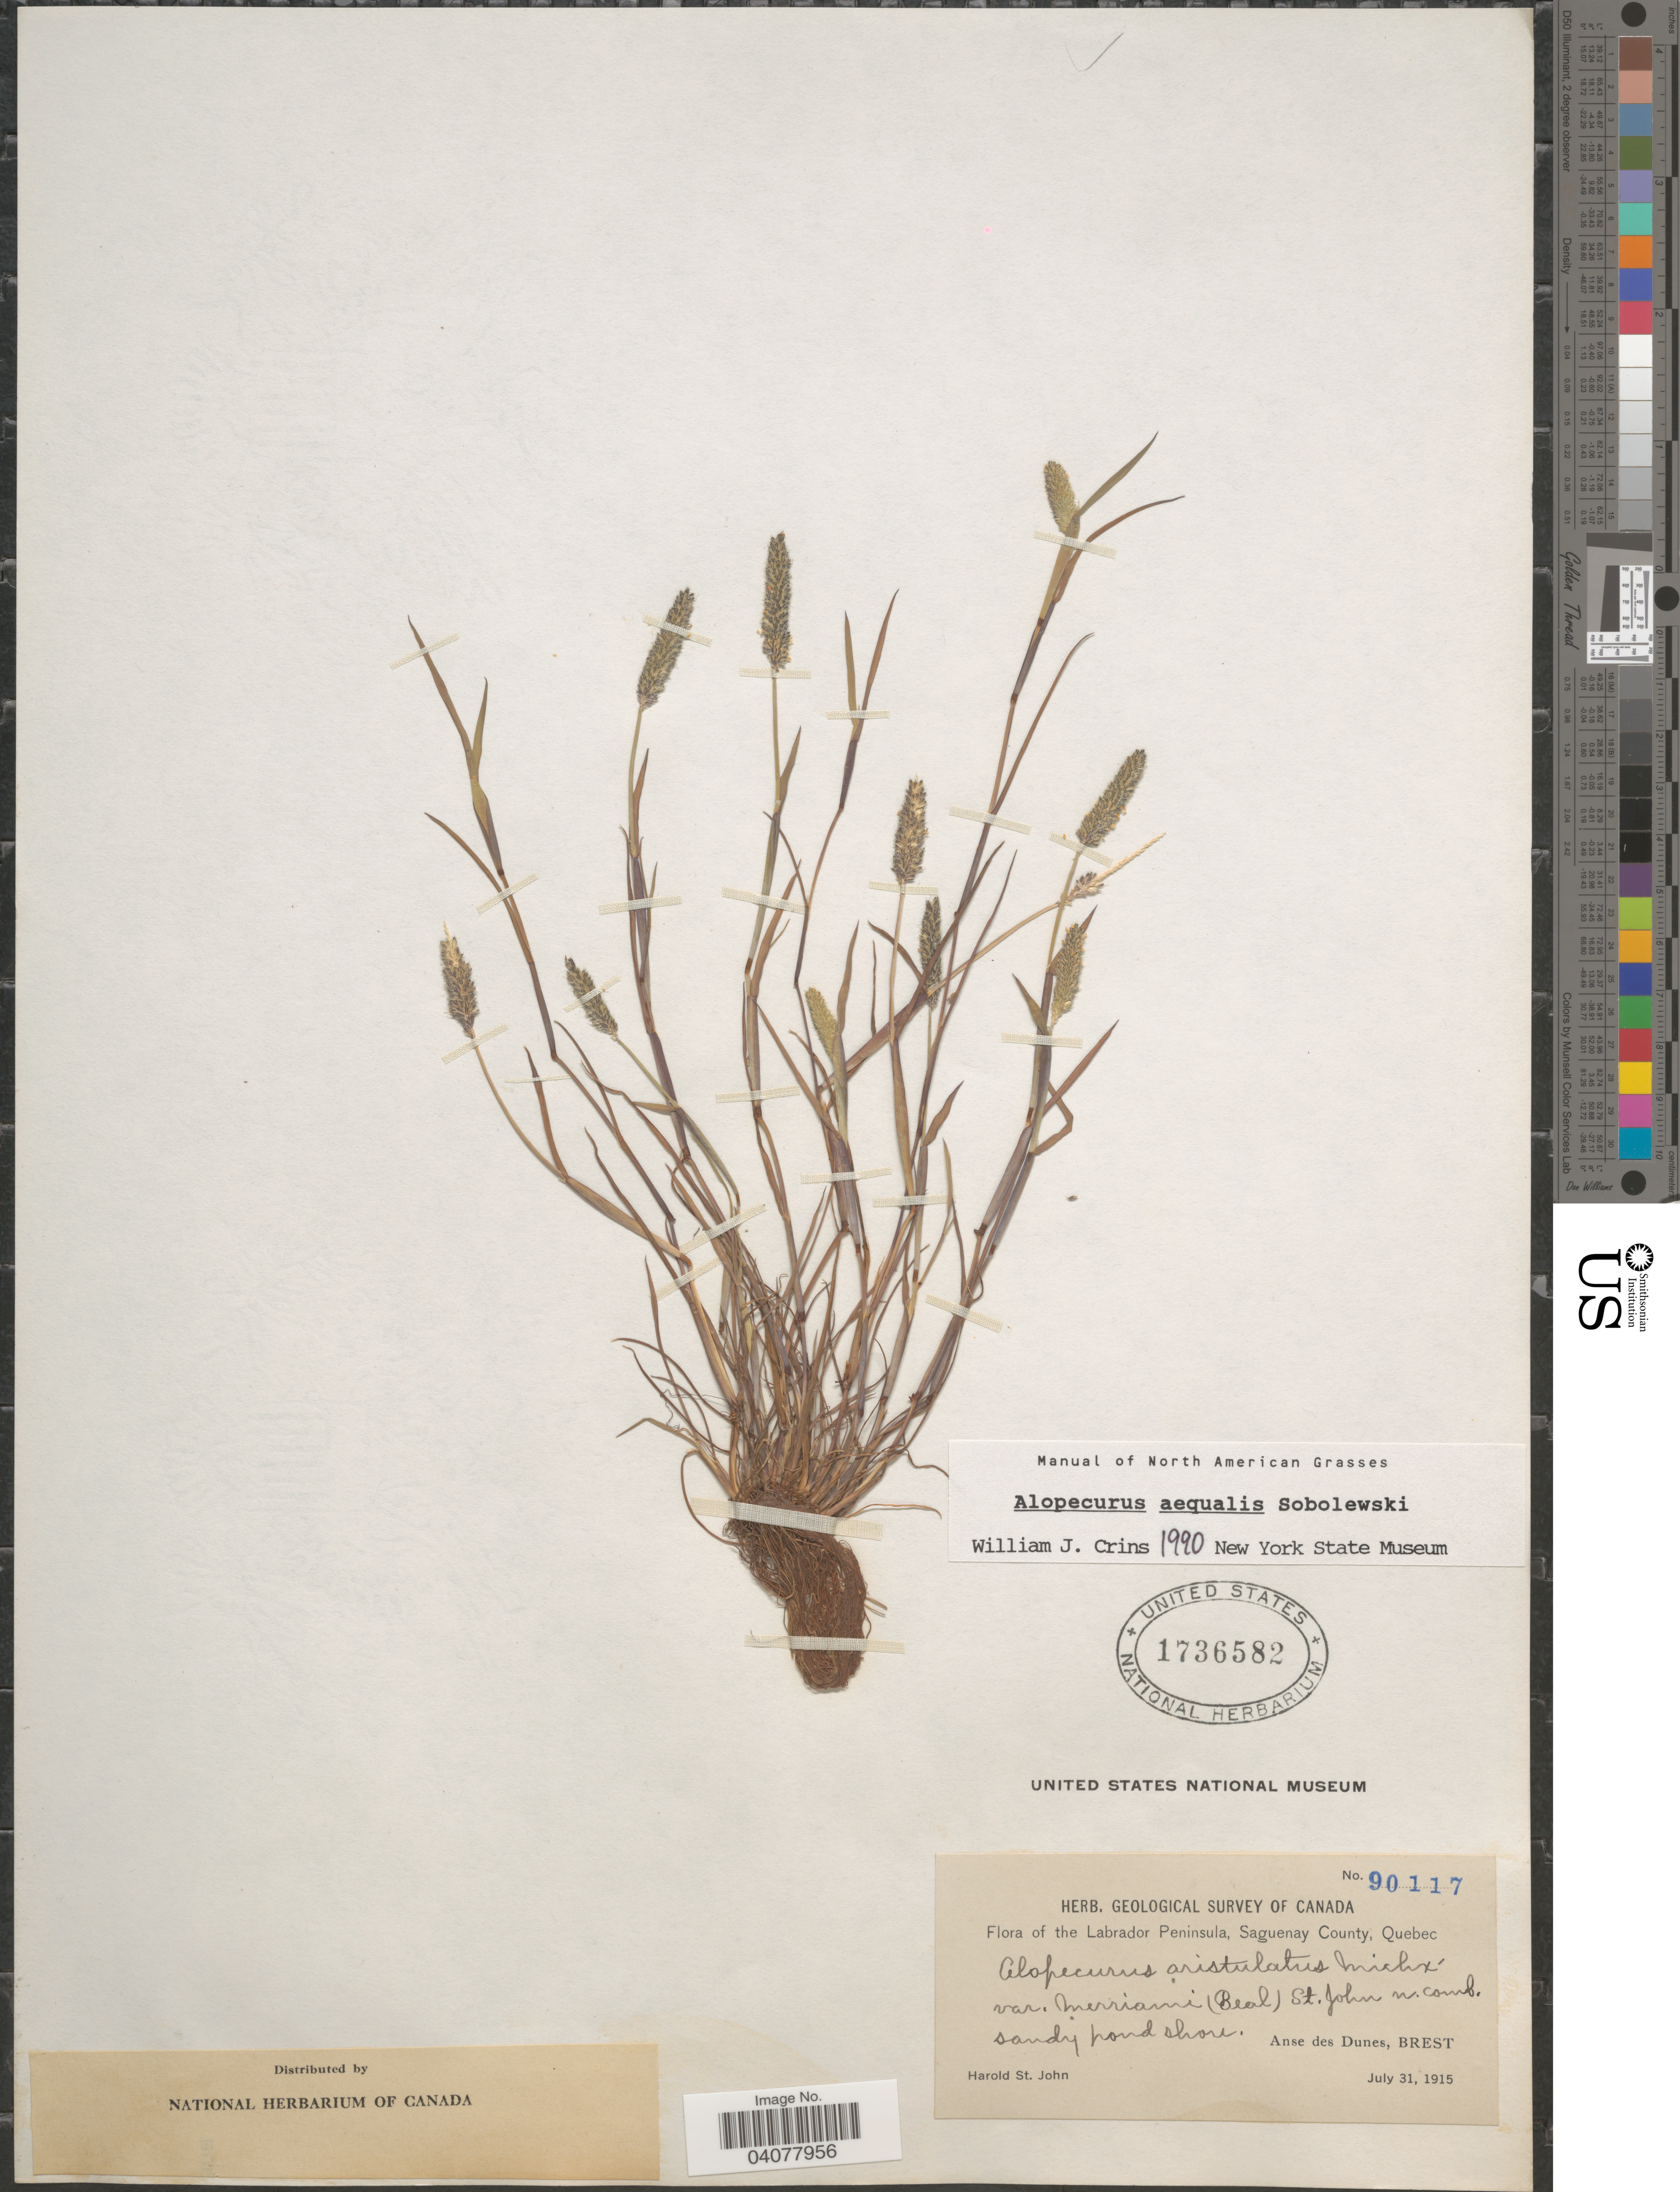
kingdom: Plantae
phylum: Tracheophyta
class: Liliopsida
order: Poales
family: Poaceae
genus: Alopecurus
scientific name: Alopecurus aequalis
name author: Sobol.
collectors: H. St. John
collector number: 90117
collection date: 1915-07-31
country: Canada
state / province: Quebec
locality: Herb. Geological Survey of Canada. Labrador Peninsula, Saguenay County. Anse des Dunes, Brest.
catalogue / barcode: US 1736582